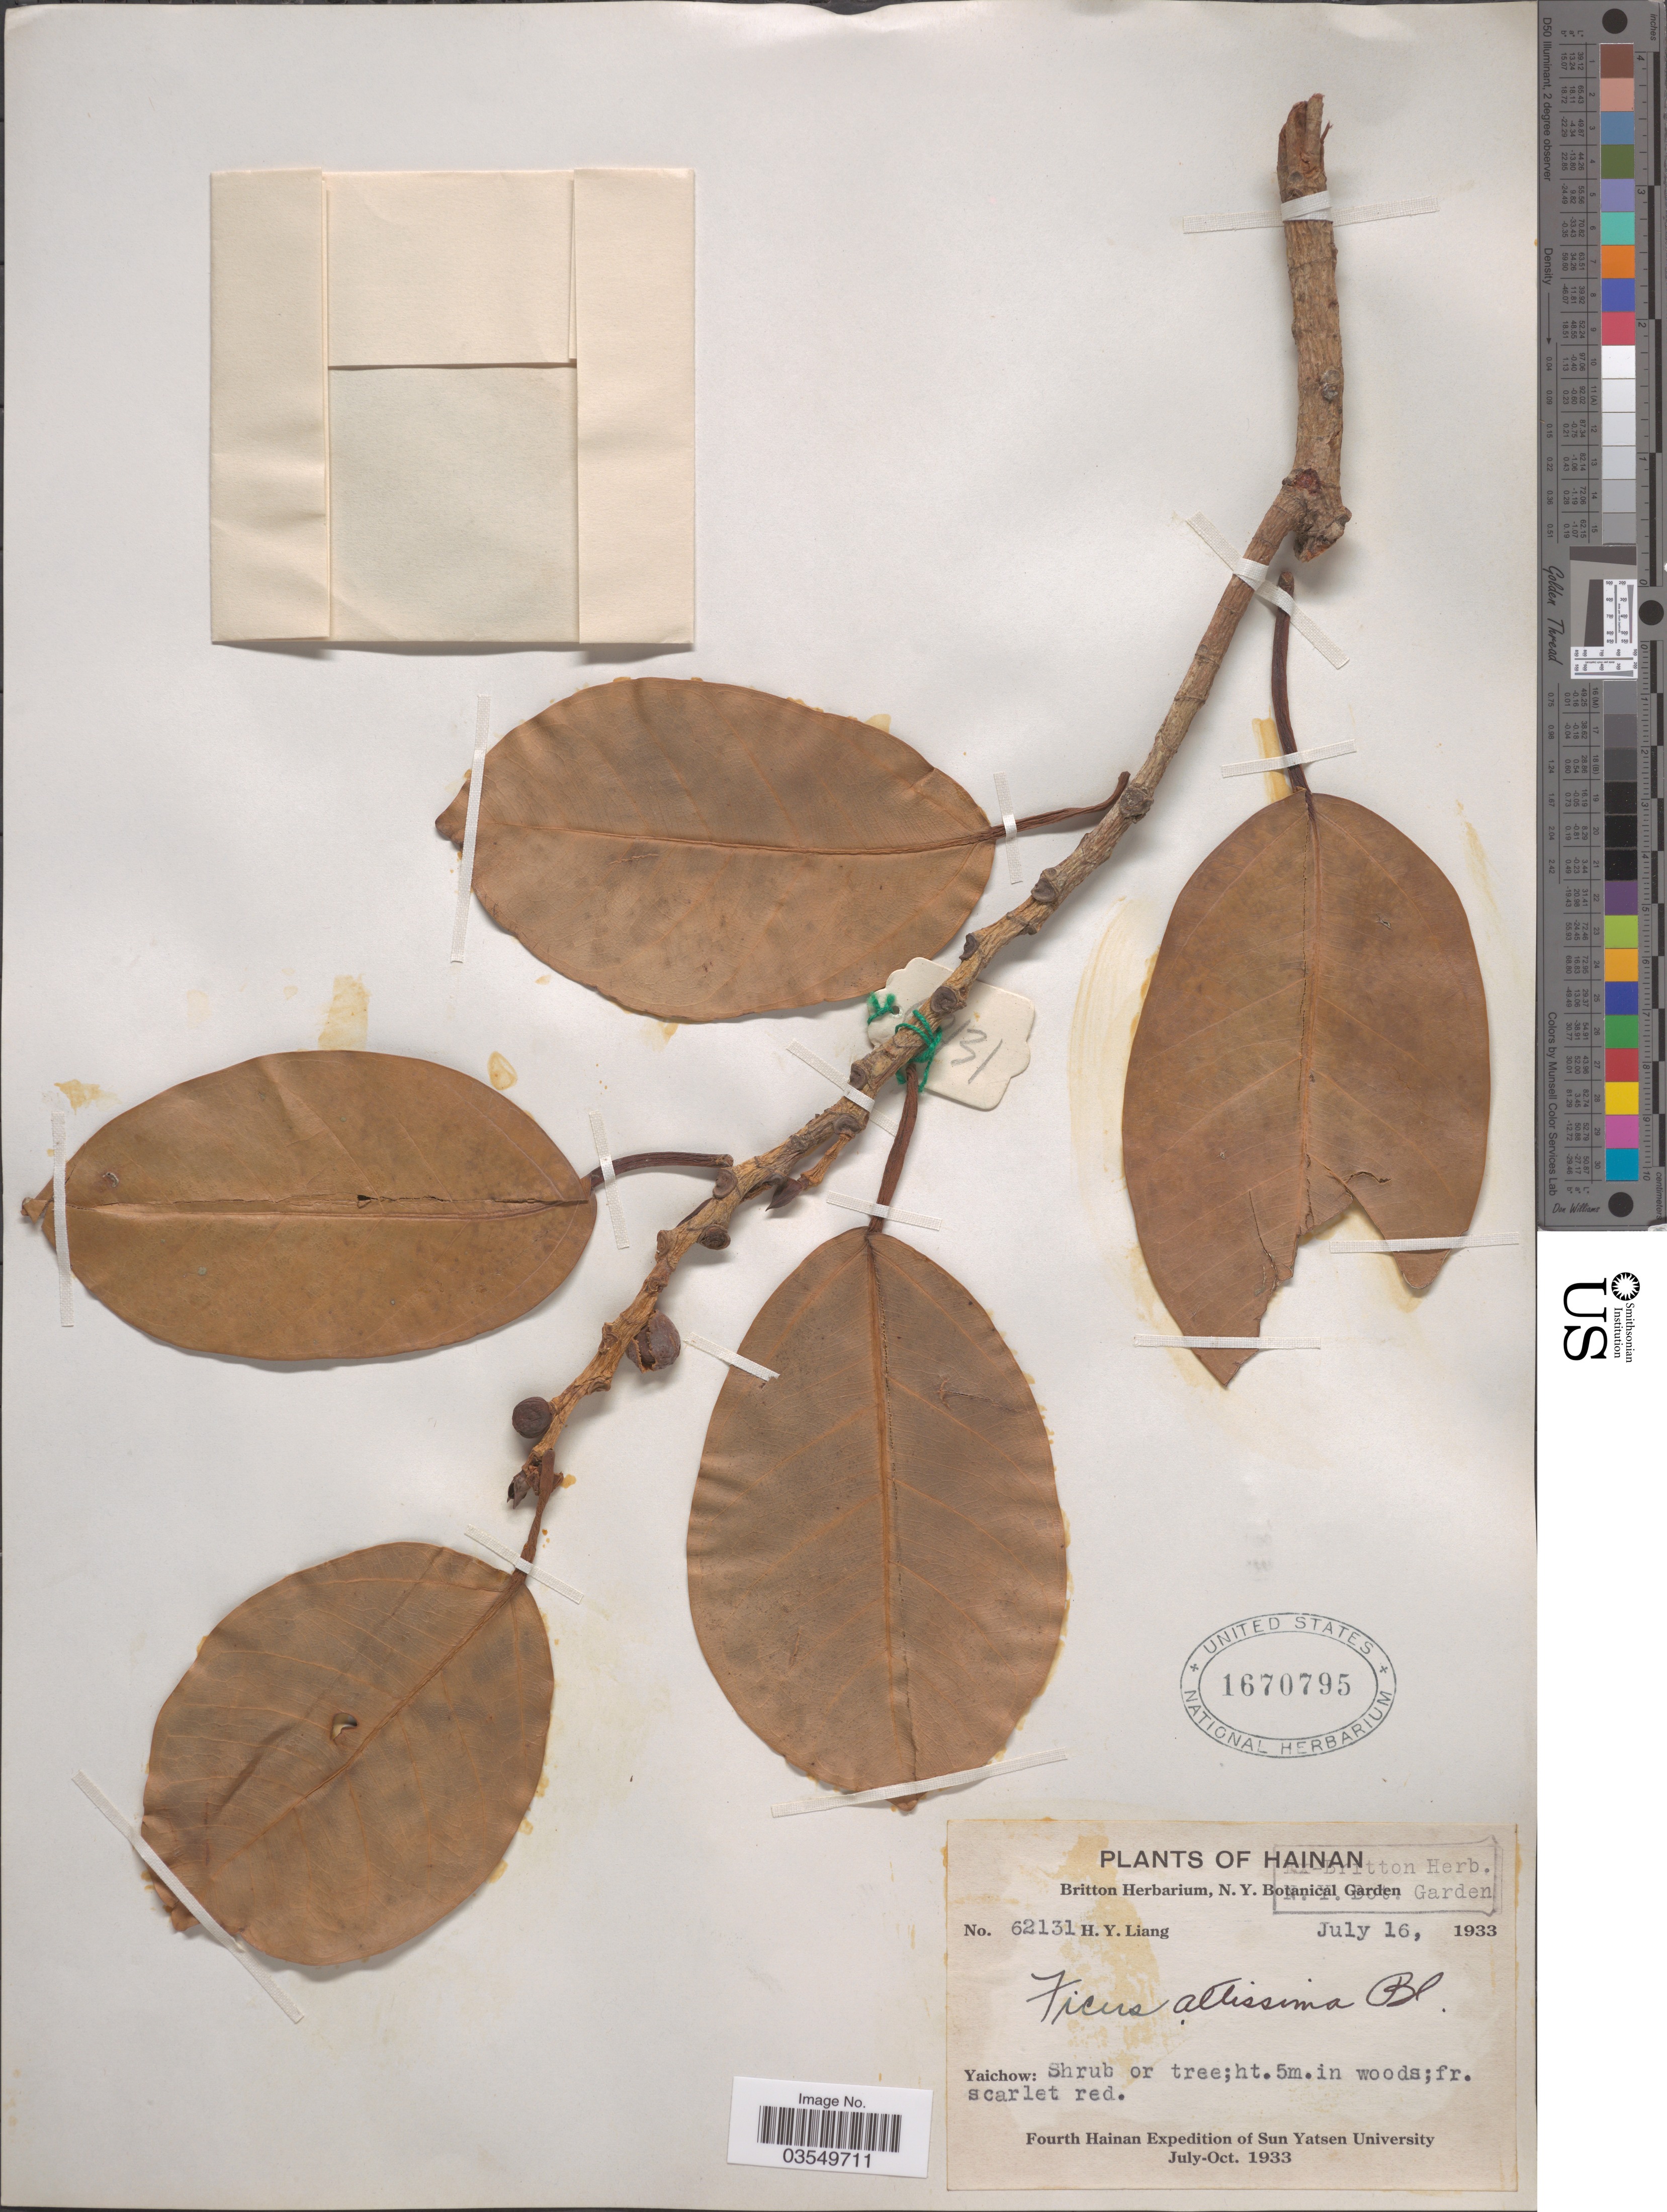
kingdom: Plantae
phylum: Tracheophyta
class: Magnoliopsida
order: Rosales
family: Moraceae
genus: Ficus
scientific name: Ficus altissima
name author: Blume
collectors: H. Y. Liang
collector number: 62131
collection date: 1933-07-16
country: China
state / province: Hainan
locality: Yaichow.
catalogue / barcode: US 1670795